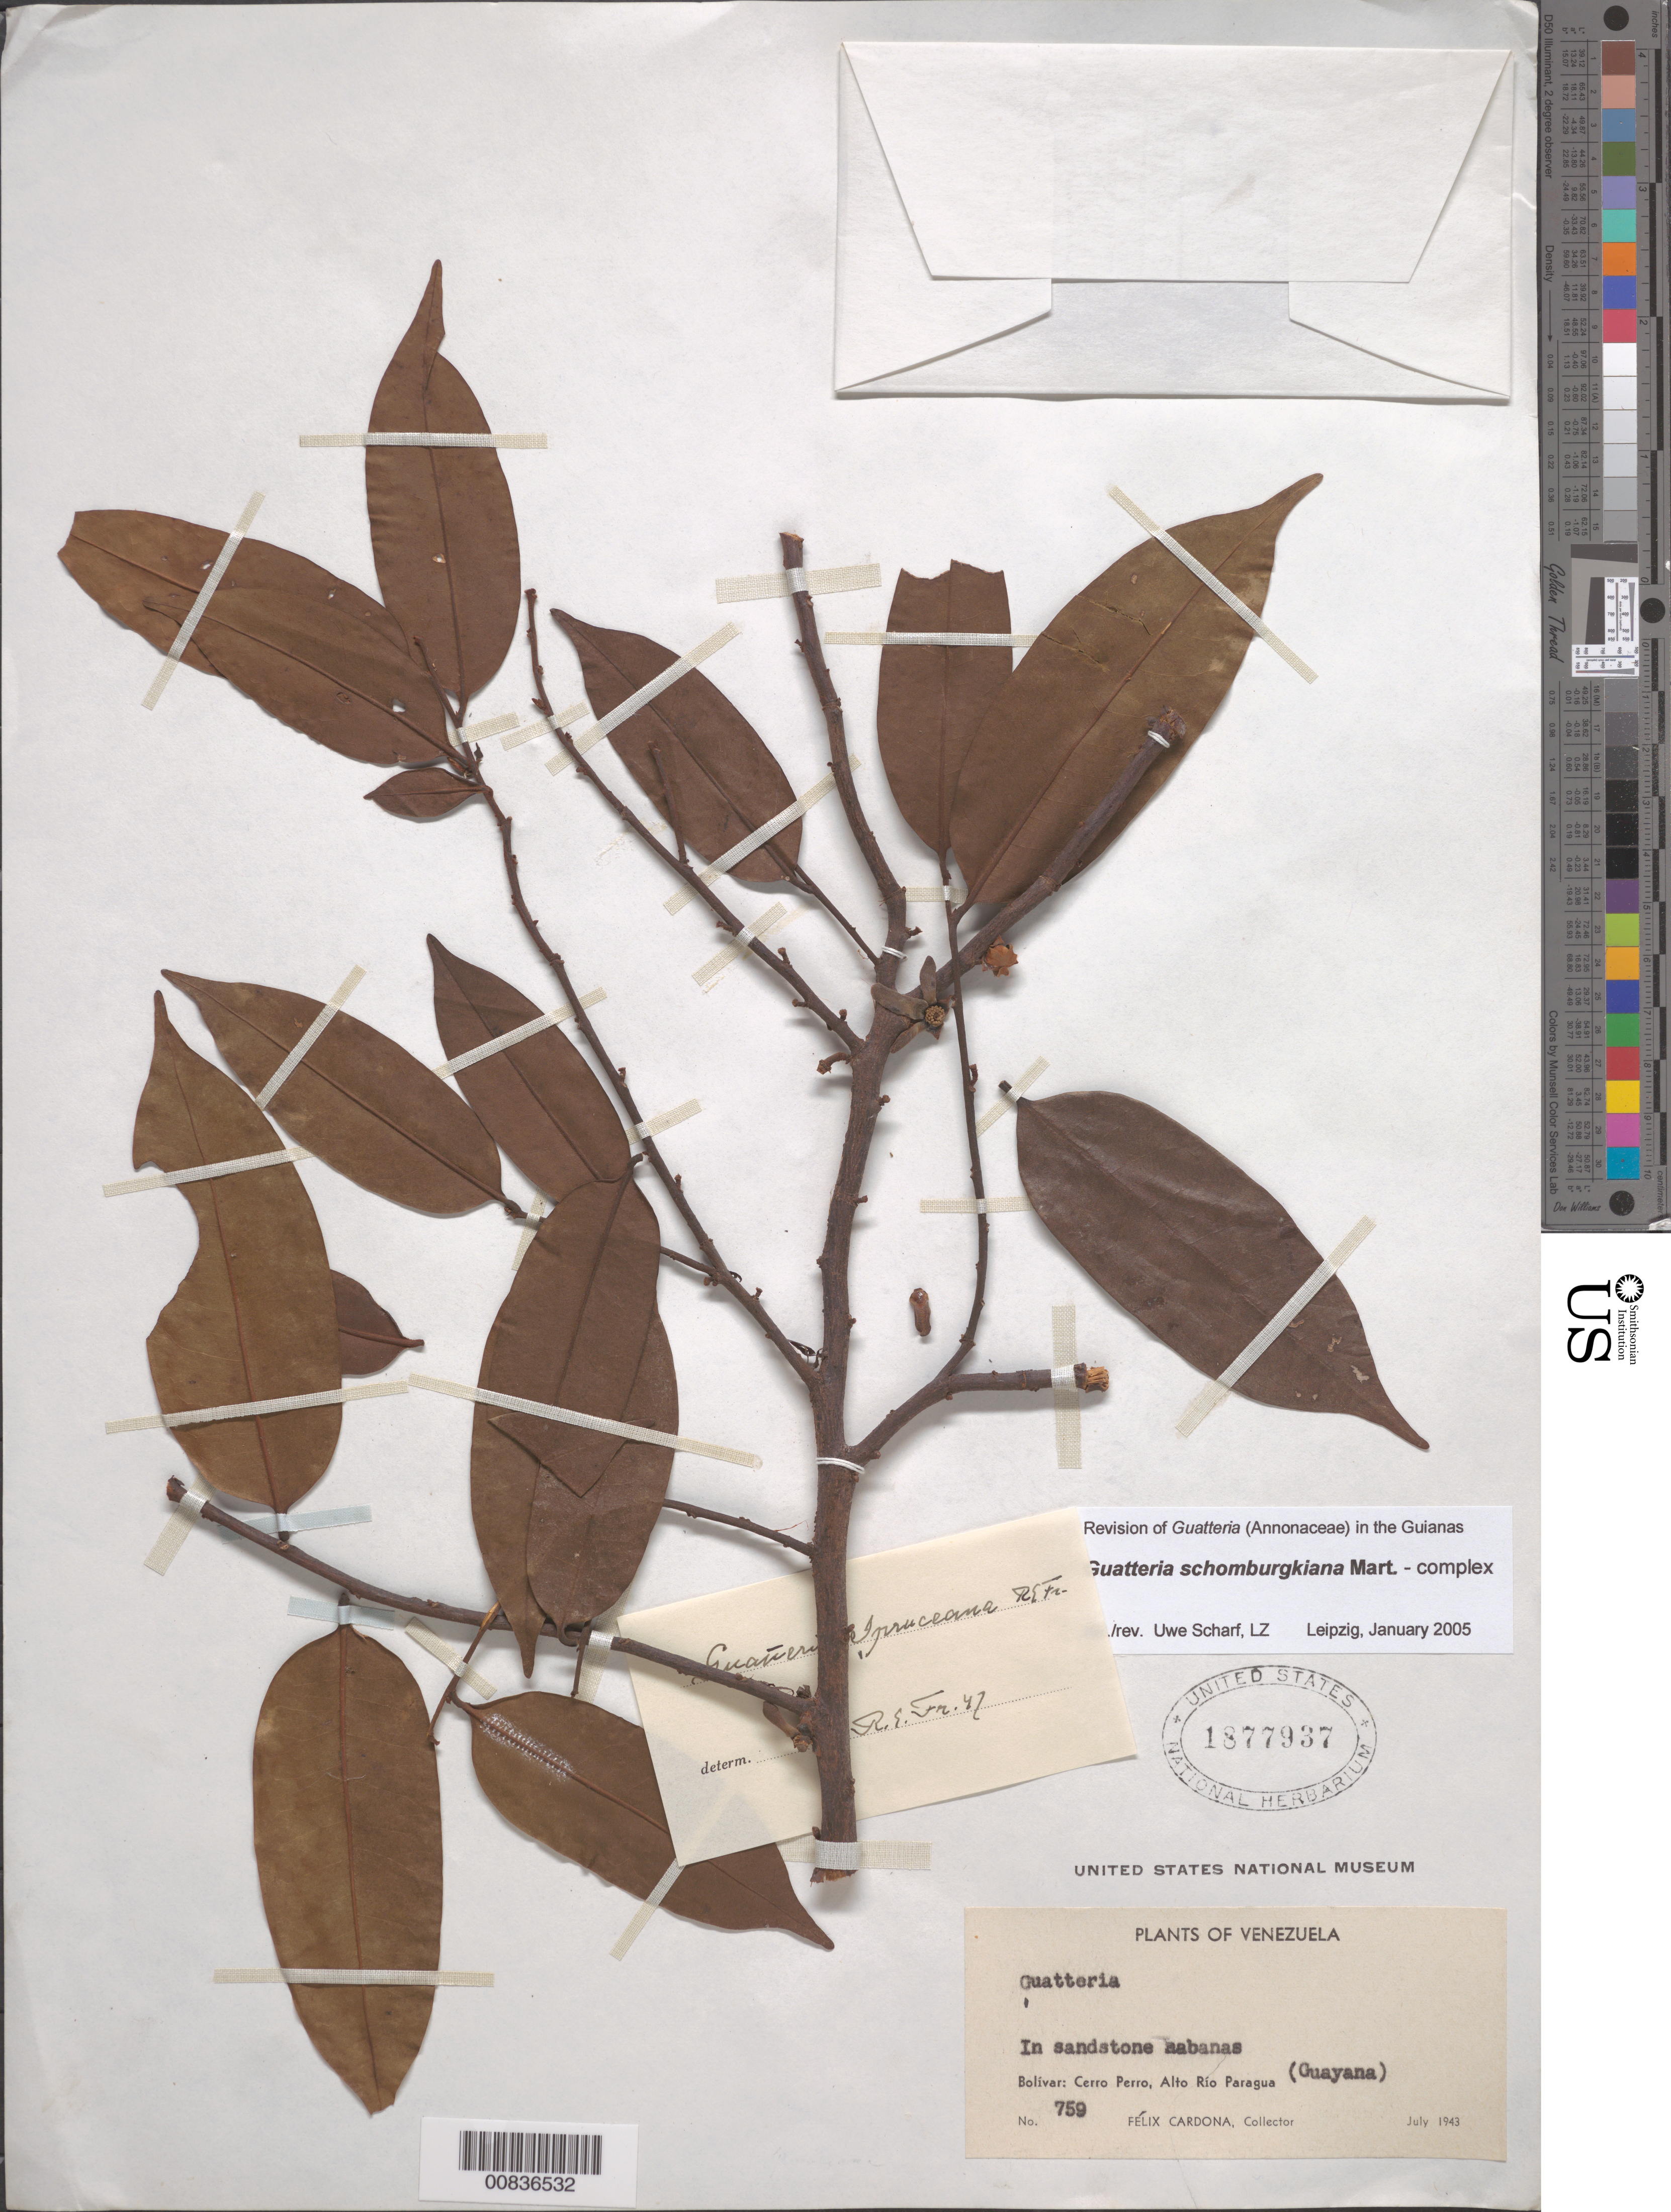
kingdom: Plantae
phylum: Tracheophyta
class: Magnoliopsida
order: Magnoliales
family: Annonaceae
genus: Guatteria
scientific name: Guatteria schomburgkiana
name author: Mart.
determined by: Scharf, U.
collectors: F. Cardona Puig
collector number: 759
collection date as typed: Jul-43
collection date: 1943-07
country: Venezuela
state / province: Bolívar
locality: Alto Río Paragua, Cerro Perro (Guayana)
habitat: Sandstone savanna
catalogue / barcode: US 1877937